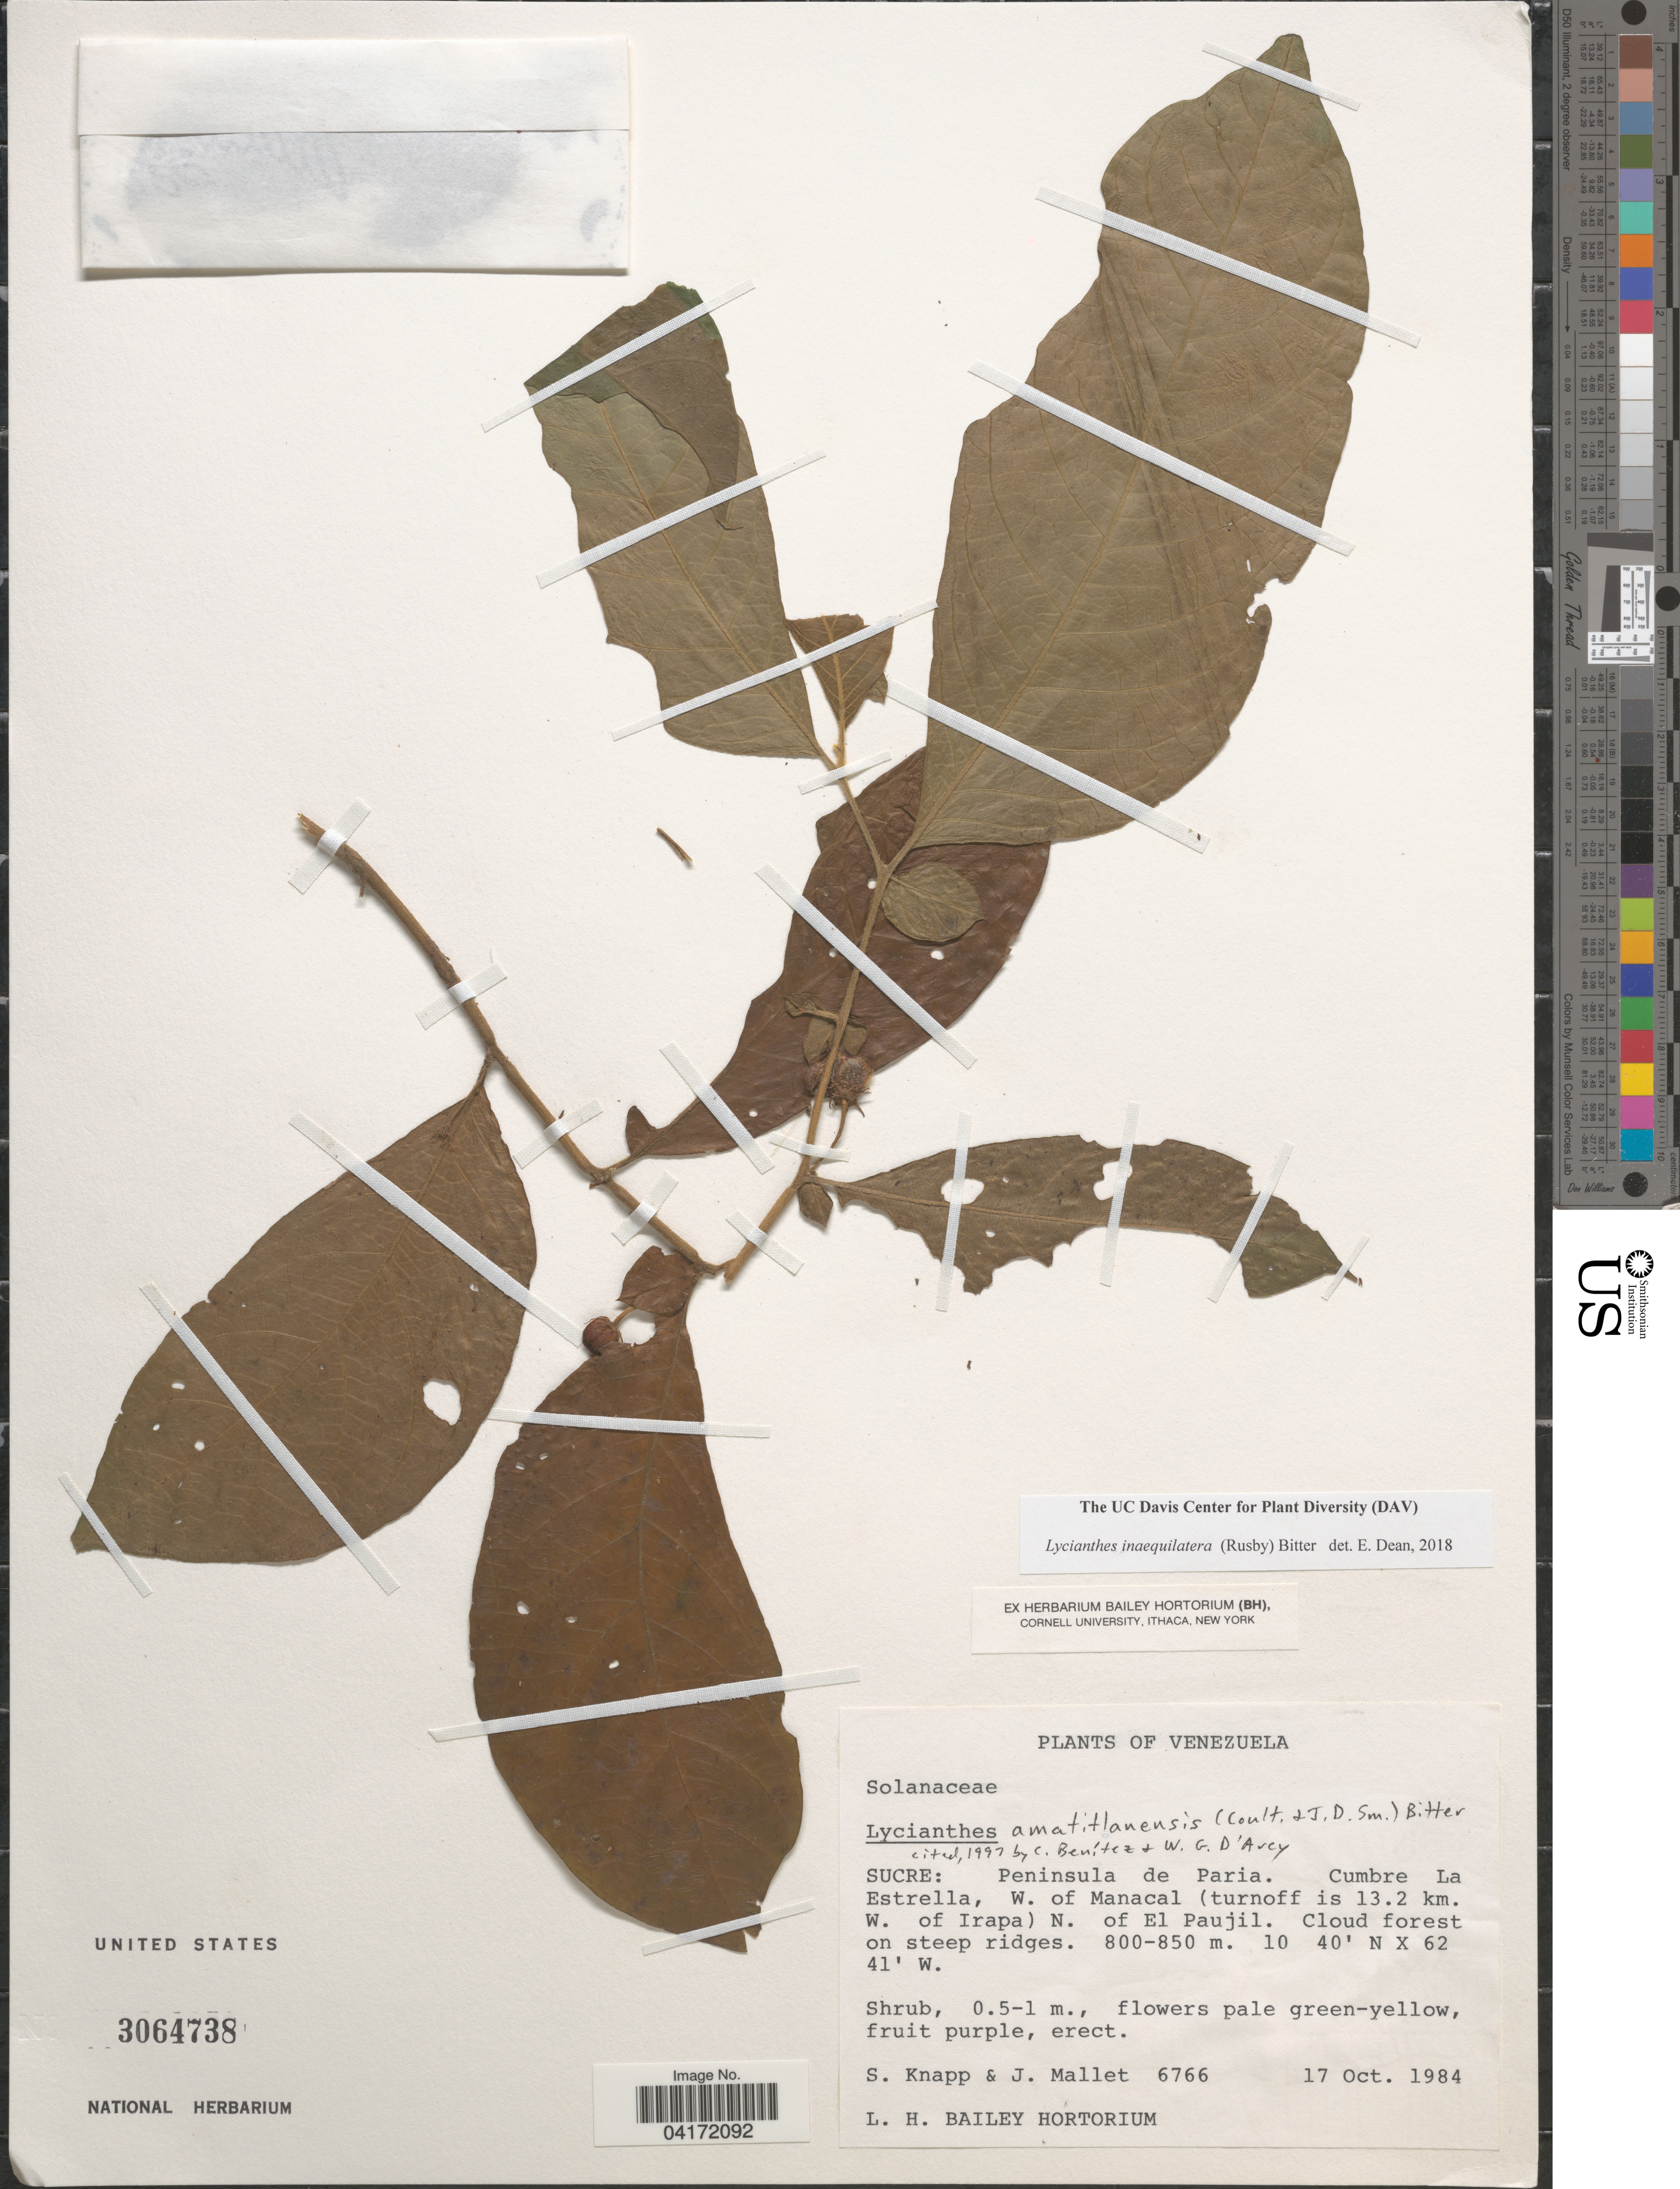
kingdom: Plantae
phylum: Tracheophyta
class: Magnoliopsida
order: Solanales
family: Solanaceae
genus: Lycianthes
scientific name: Lycianthes inaequilatera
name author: (Rusby) Bitter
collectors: S. Knapp & J. Mallet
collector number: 6766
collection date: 1984-10-17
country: Venezuela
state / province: Sucre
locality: Peninsula de Paria. Cumbre La Estrella, W. of Manacal (turnoff is 13.2 km. W. of Irapa) N. of El Paujil.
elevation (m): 800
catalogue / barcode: US 3064738